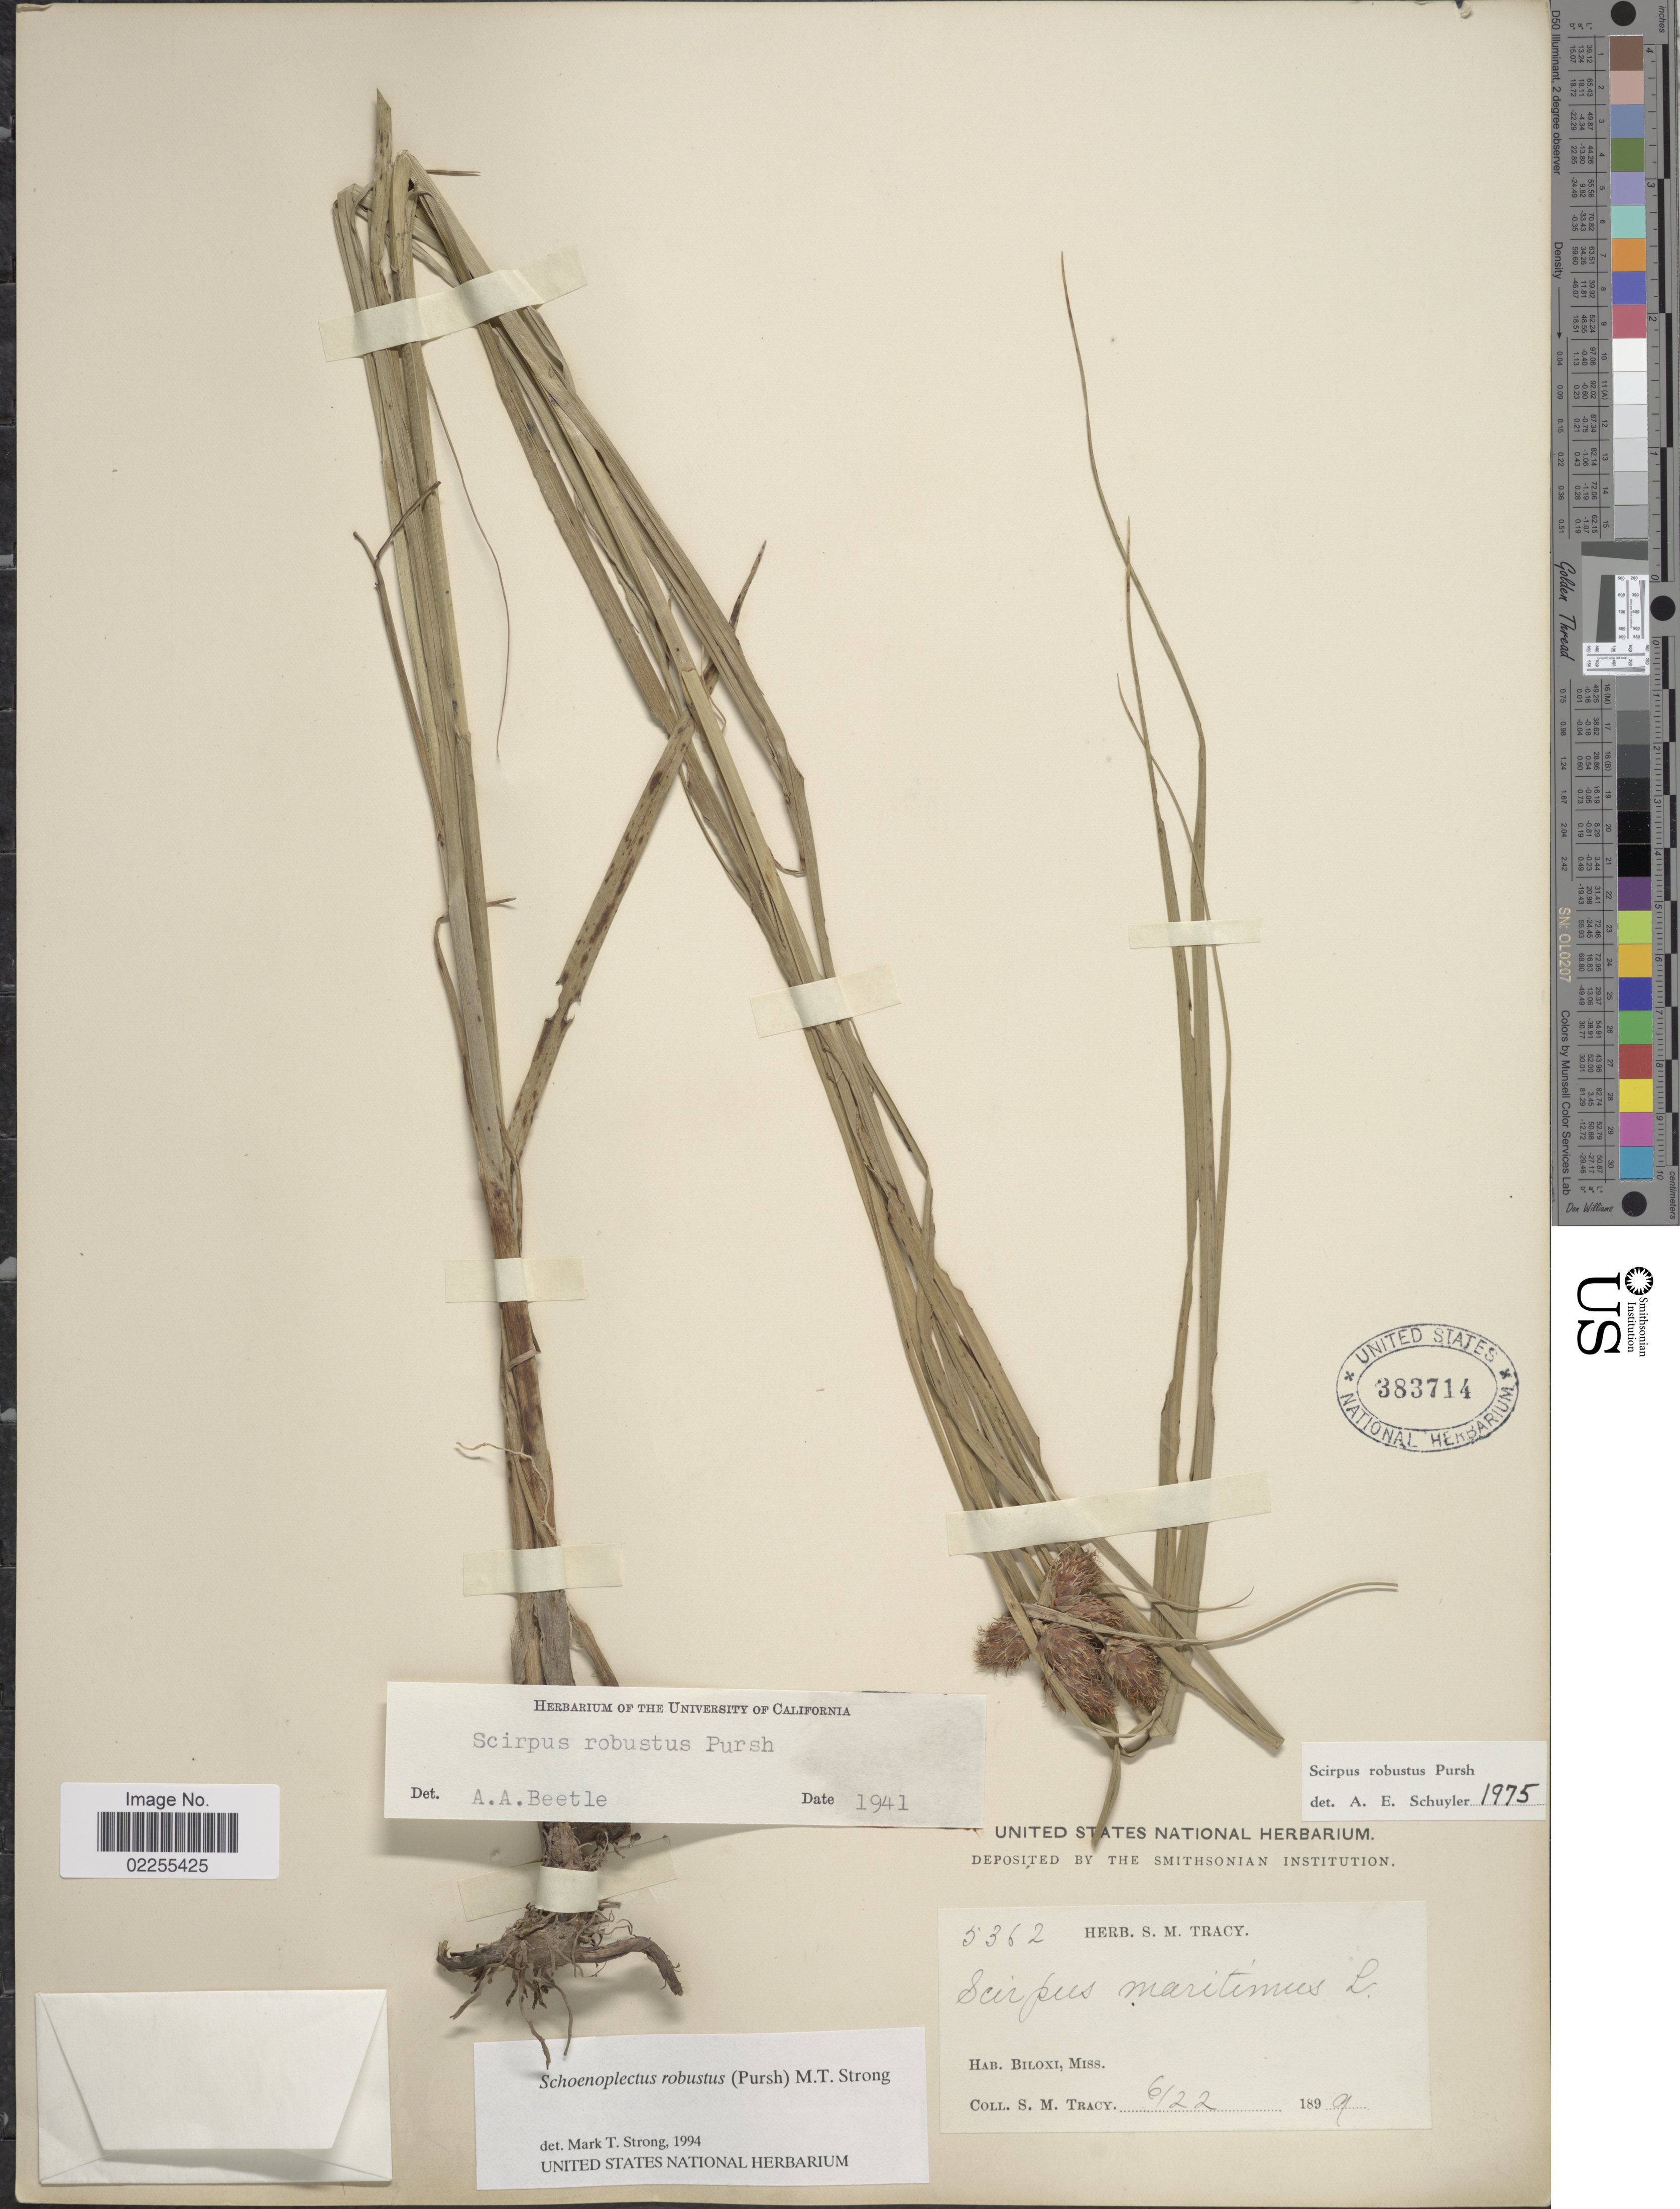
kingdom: Plantae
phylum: Tracheophyta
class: Liliopsida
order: Poales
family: Cyperaceae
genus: Bolboschoenus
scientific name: Bolboschoenus robustus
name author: (Pursh) Soják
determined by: Strong, M. T., (US), Smithsonian Institution - National Museum of Natural History (UNITED STATES)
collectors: S. M. Tracy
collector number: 5362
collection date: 1899-06-22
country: United States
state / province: Mississippi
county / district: Harrison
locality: Biloxi.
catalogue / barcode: US 383714